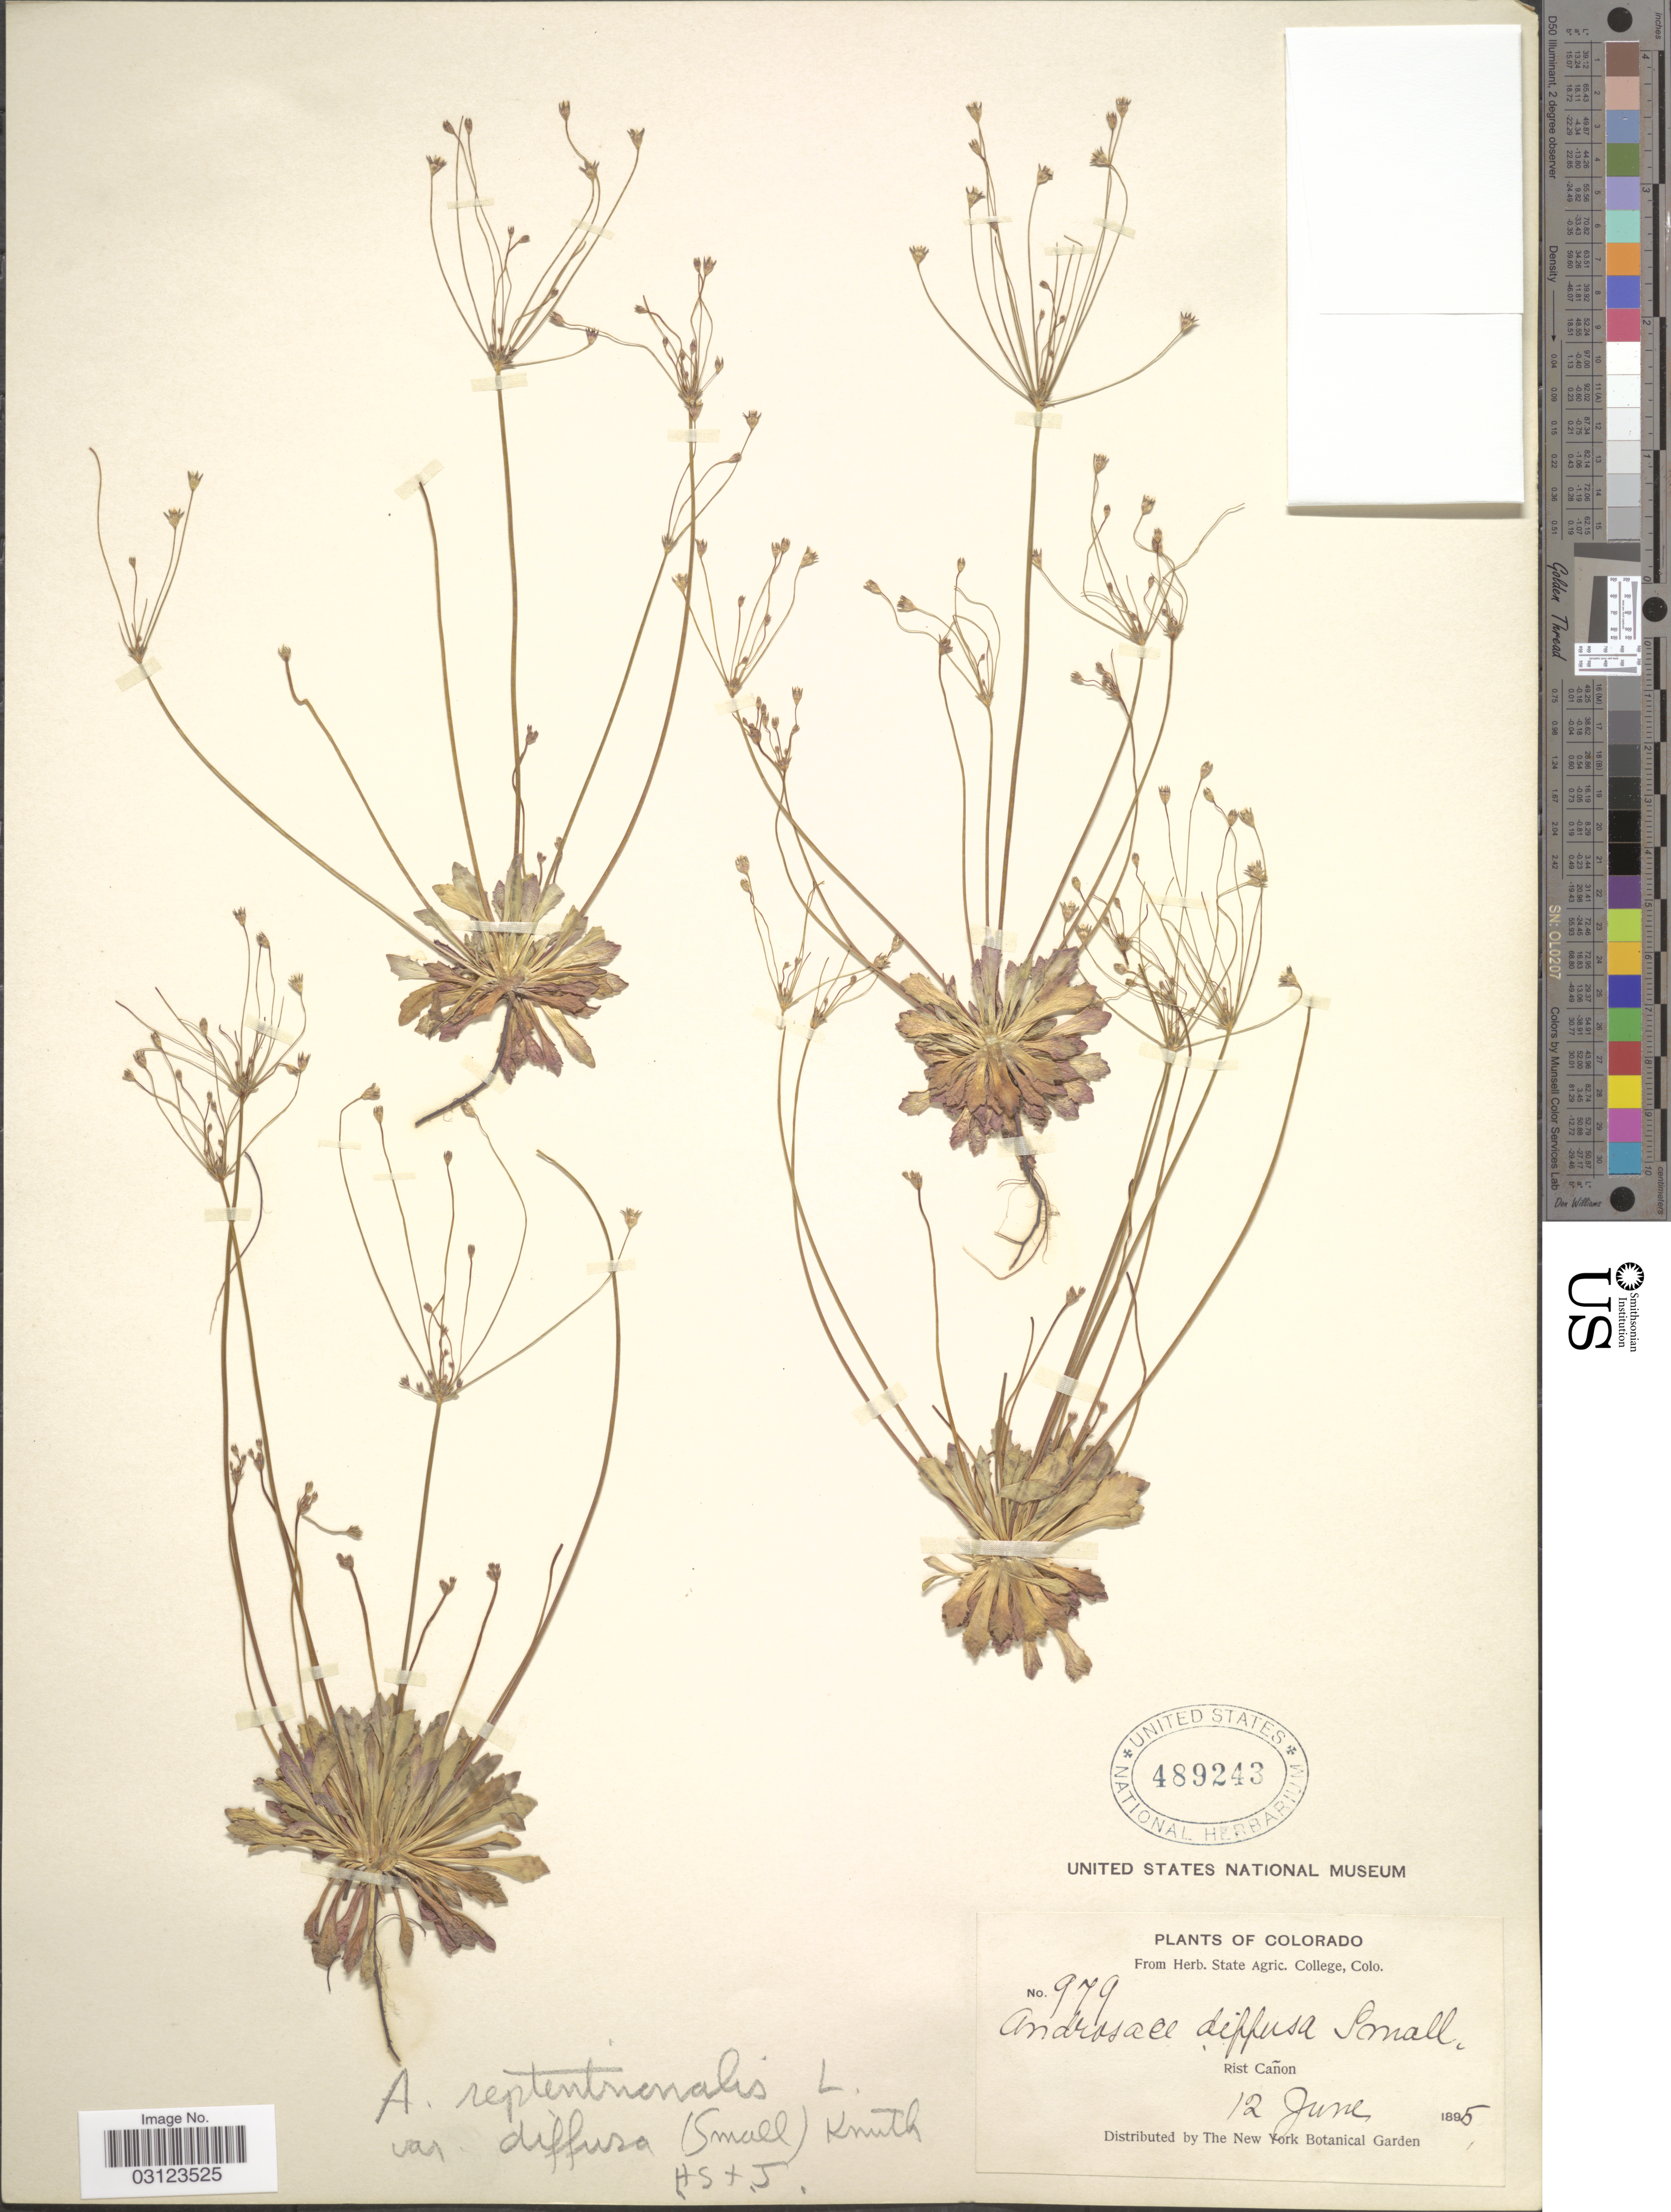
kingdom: Plantae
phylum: Tracheophyta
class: Magnoliopsida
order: Ericales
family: Primulaceae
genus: Androsace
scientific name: Androsace septentrionalis var. puberulenta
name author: (Rydb.) R. Knuth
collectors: ex herb. State Agric. College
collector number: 979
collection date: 1895-06-12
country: United States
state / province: Colorado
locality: Rist Cañon.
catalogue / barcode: US 489243